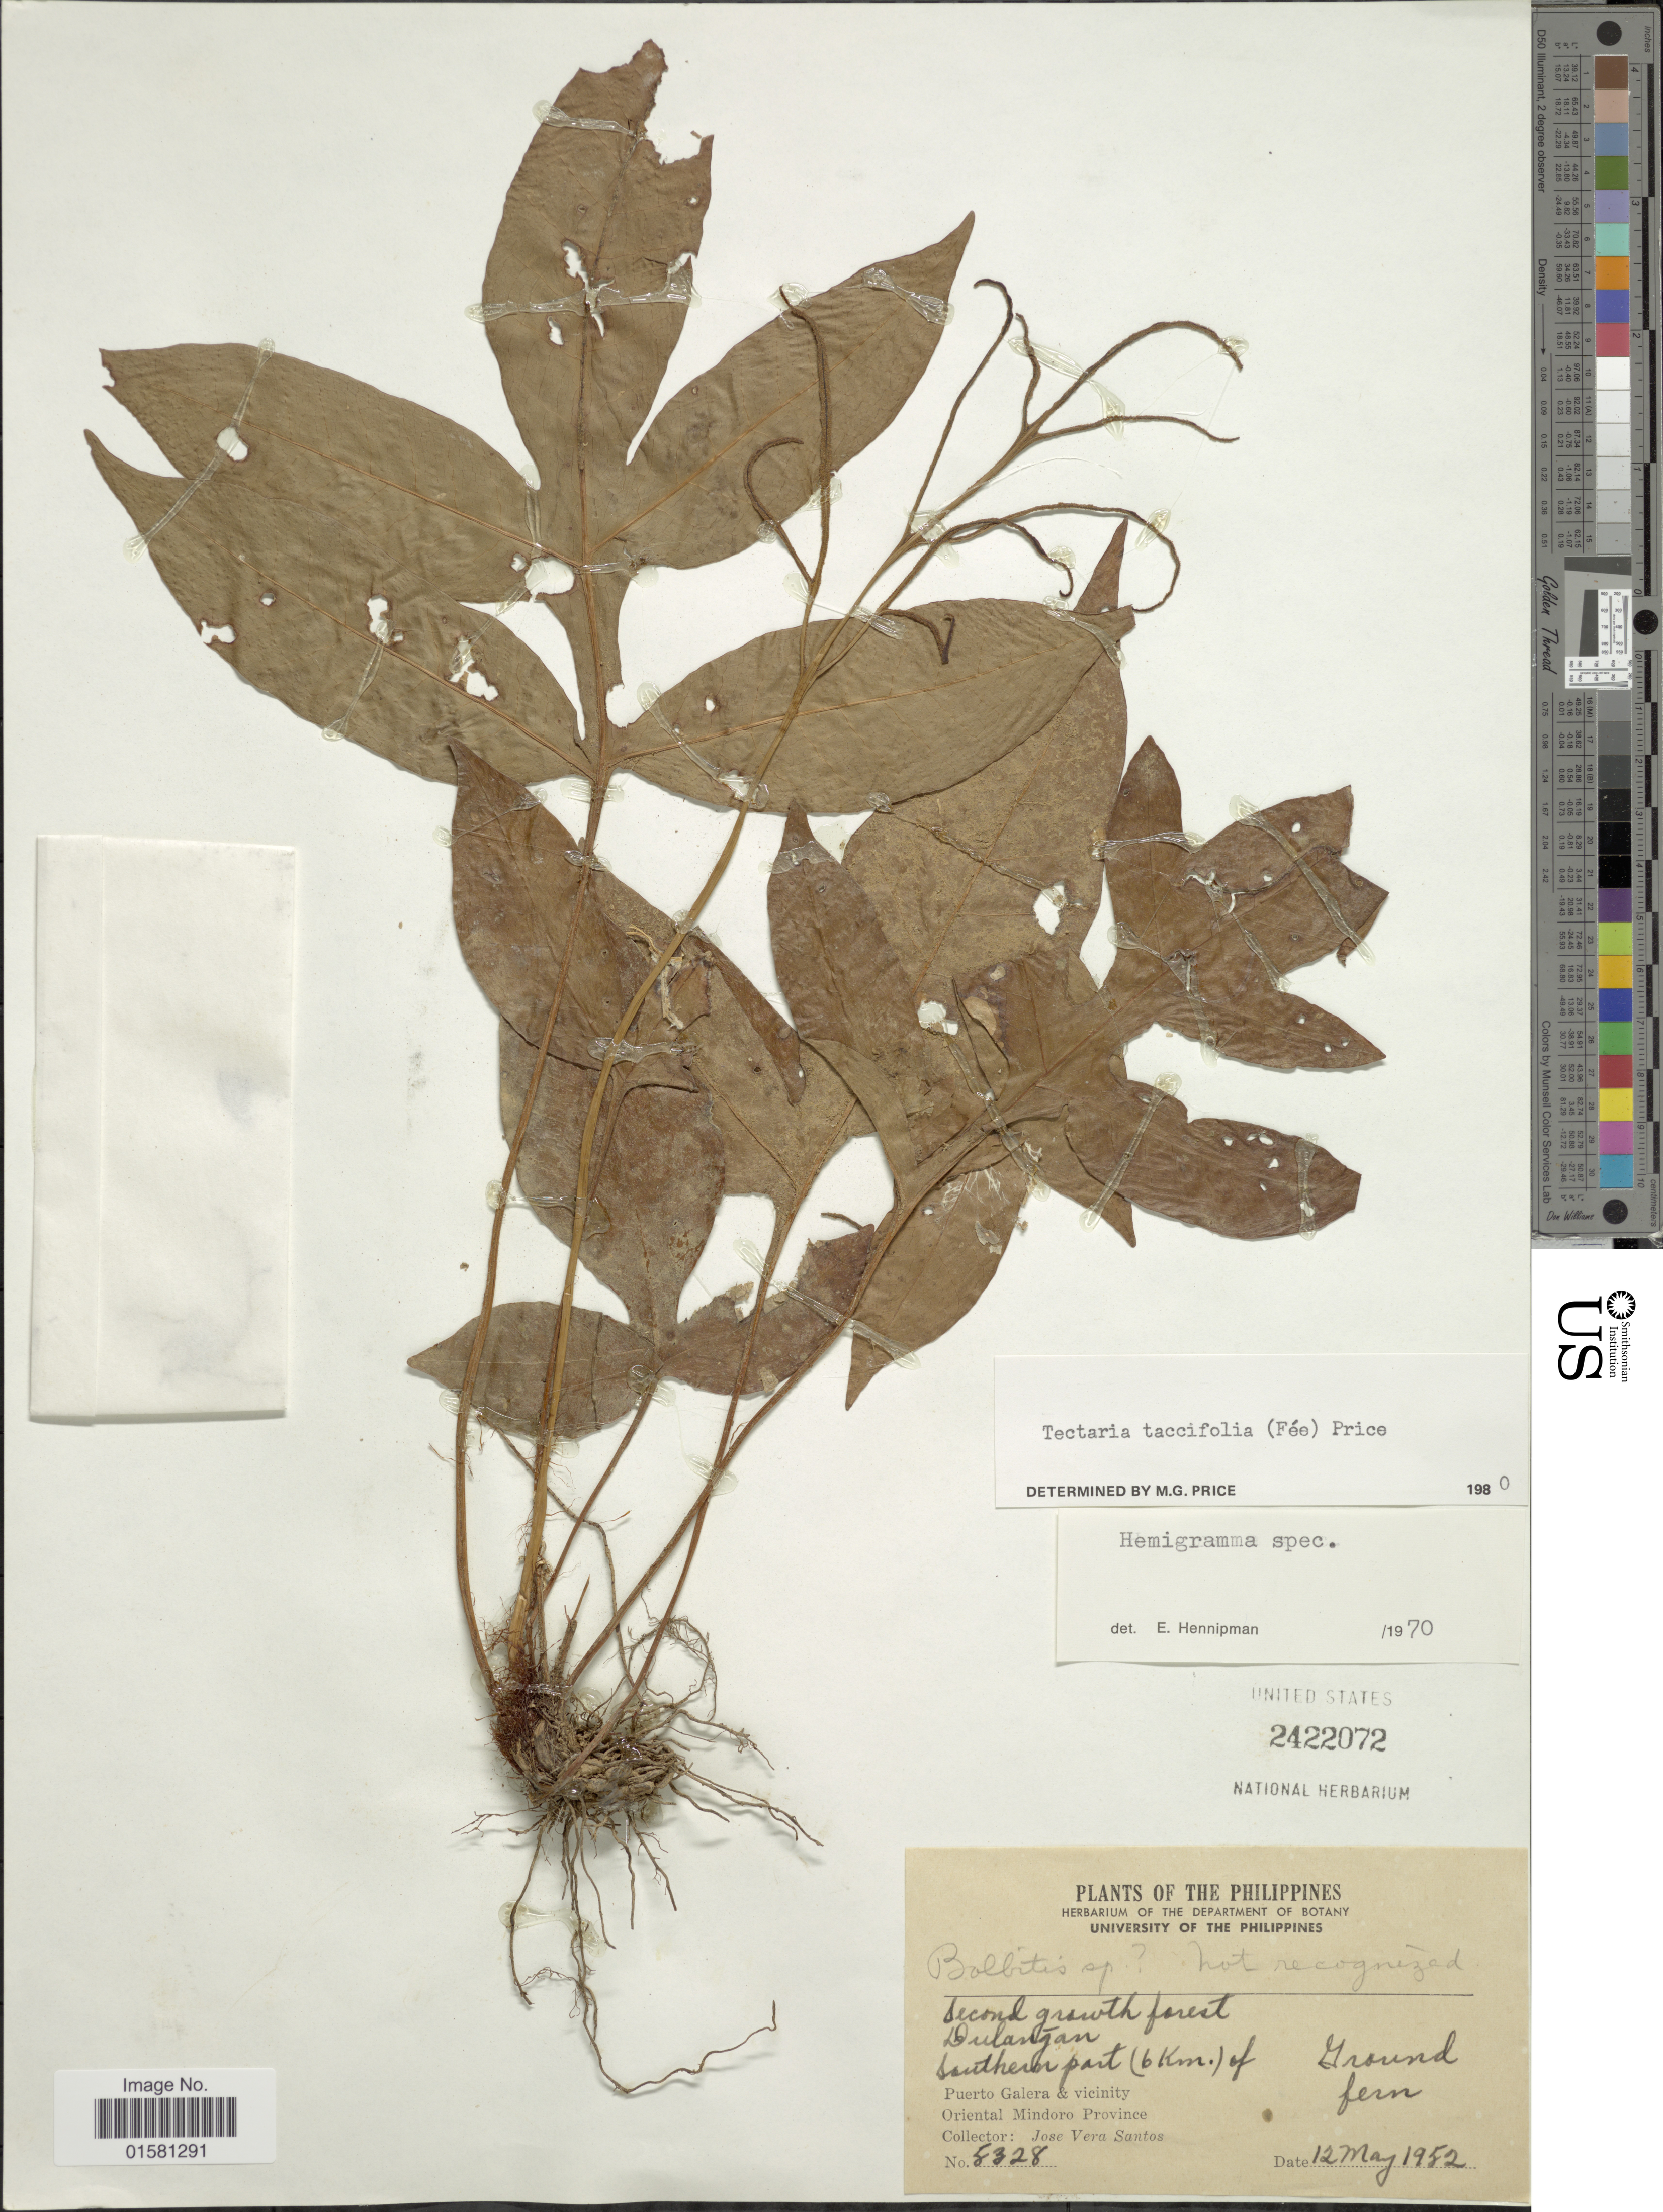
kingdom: Plantae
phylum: Tracheophyta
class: Polypodiopsida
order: Polypodiales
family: Tectariaceae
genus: Tectaria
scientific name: Tectaria taccifolia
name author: (Fée) M.G. Price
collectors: J. Santos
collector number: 5328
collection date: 1952-05-12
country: Philippines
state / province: Mimaropa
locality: Philippines, Dulangan, southern part (6 km) of Iround fern, Puerta Galera & vicinity Oriental Mindoro Province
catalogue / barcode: US 2422072